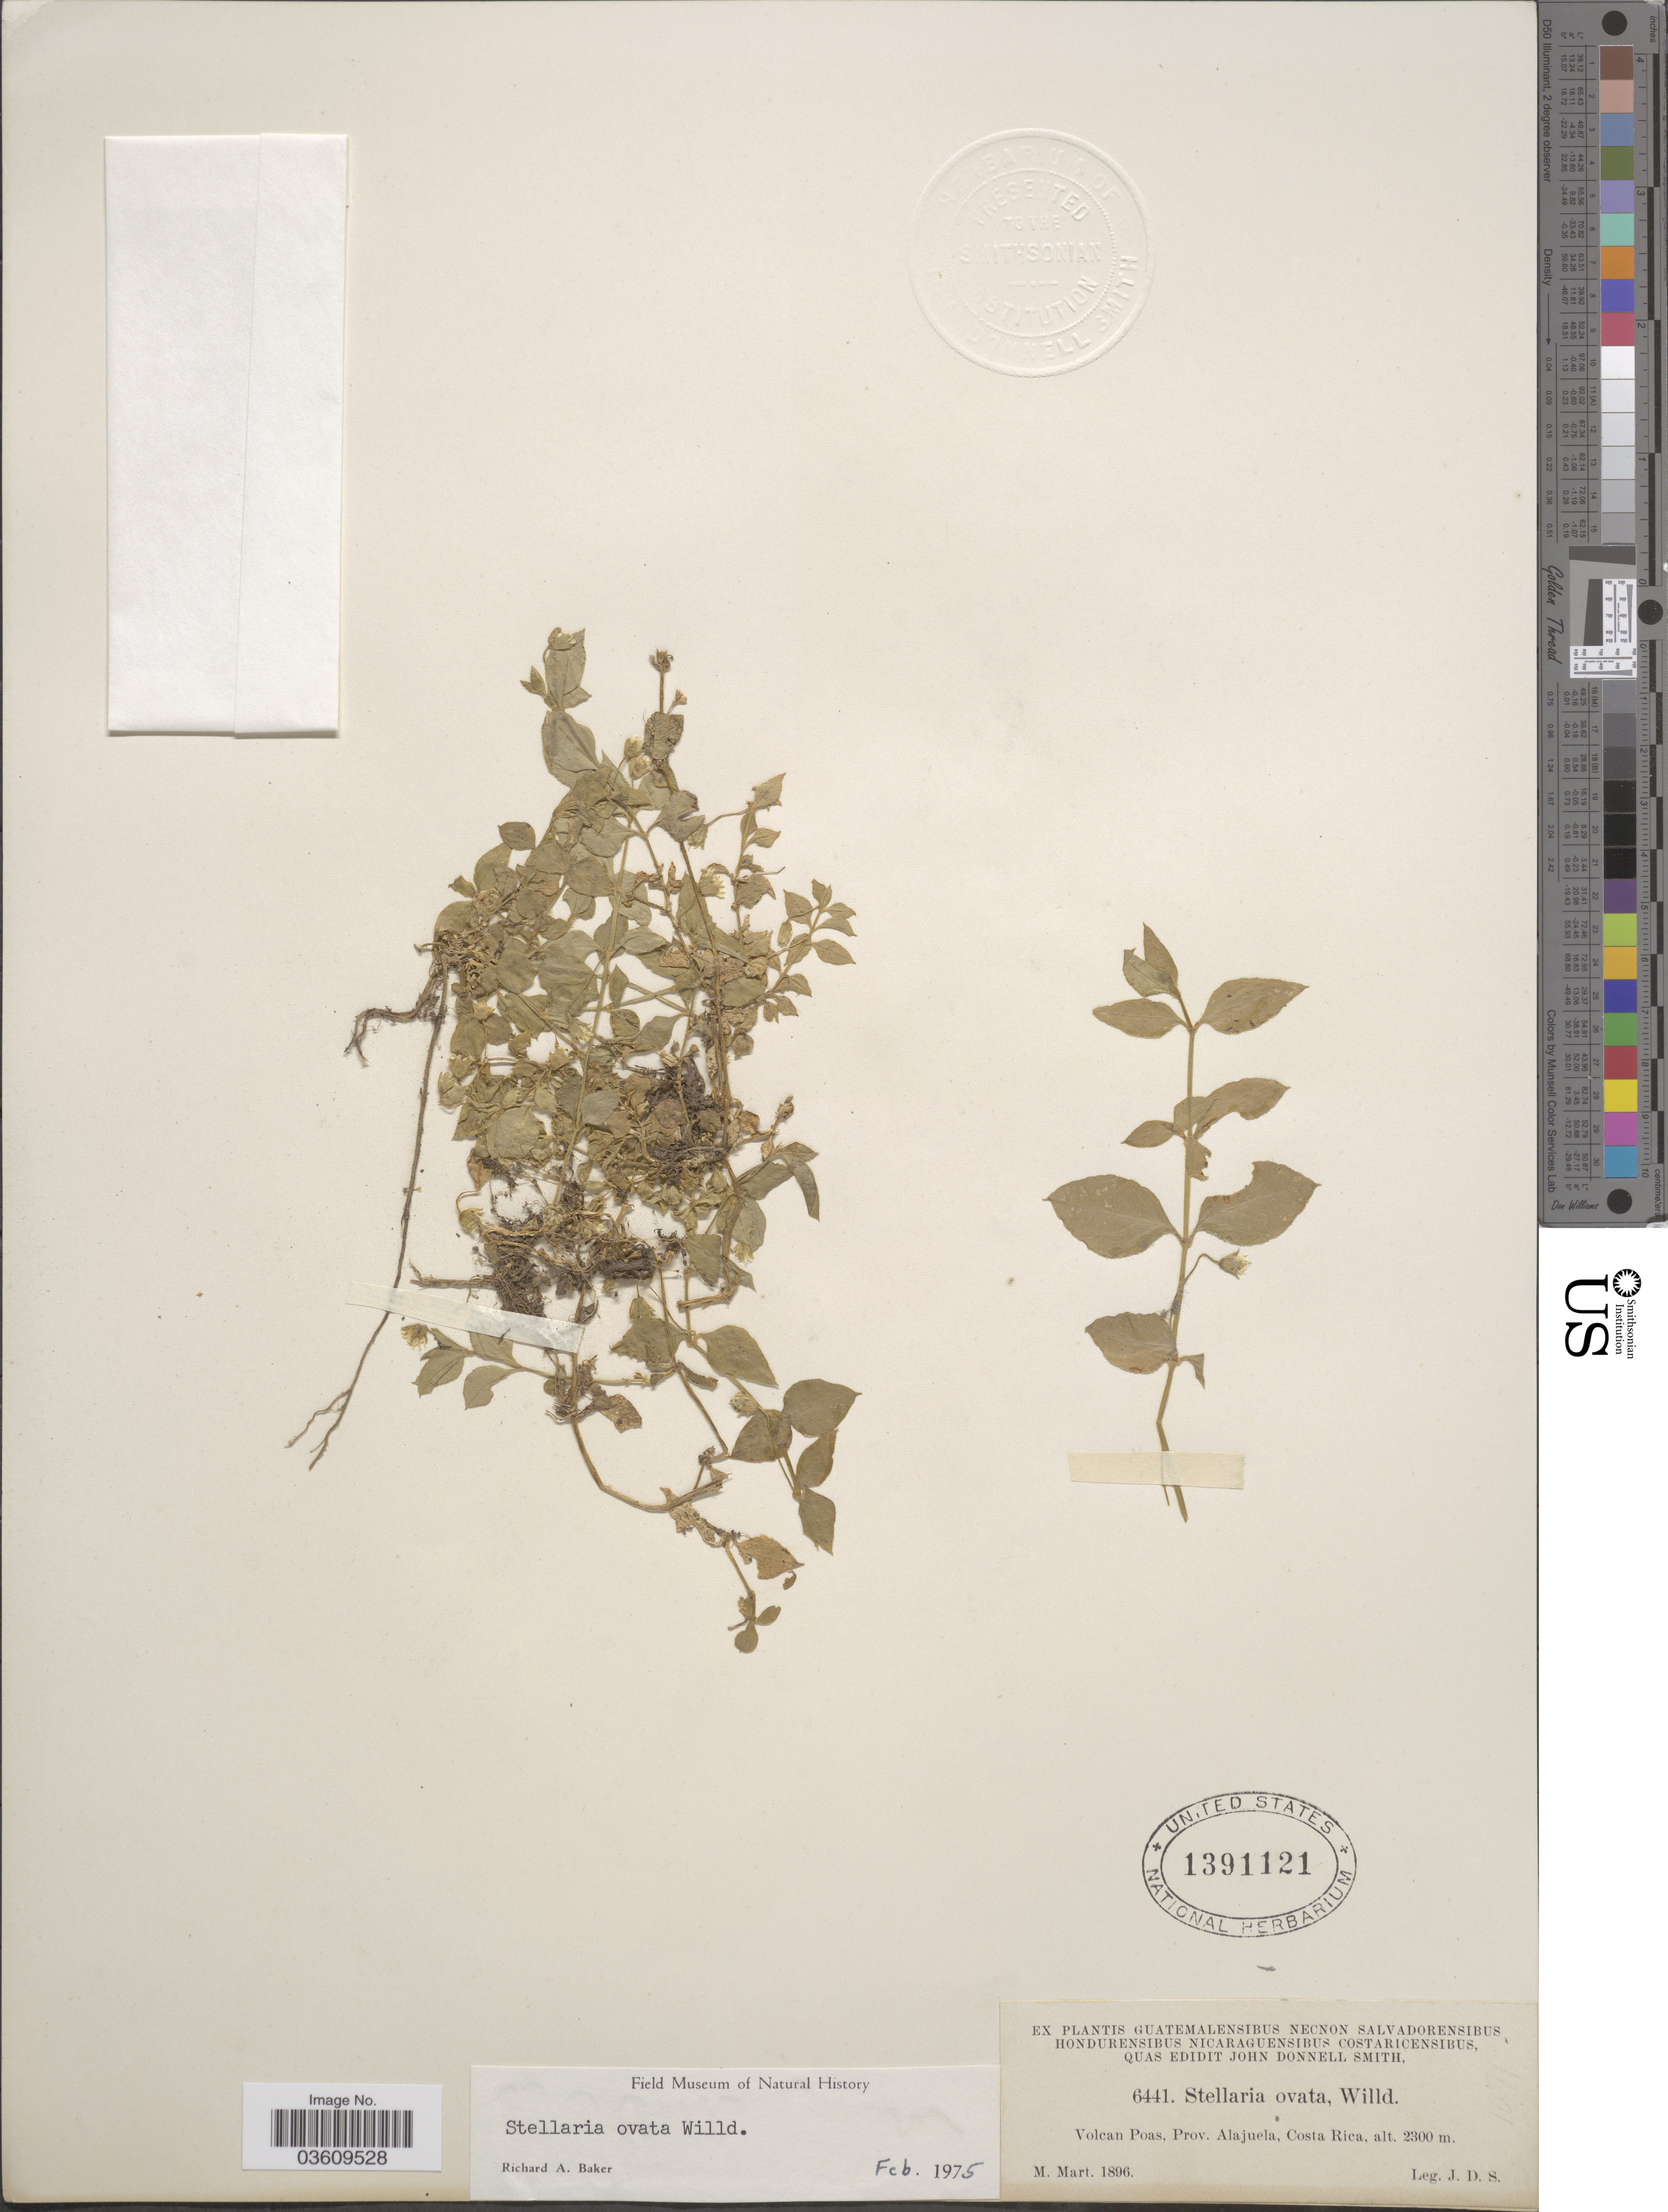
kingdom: Plantae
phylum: Tracheophyta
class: Magnoliopsida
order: Caryophyllales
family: Caryophyllaceae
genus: Stellaria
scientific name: Stellaria ovata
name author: Willd.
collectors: J. Donnell Smith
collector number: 6441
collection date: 1896-03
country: Costa Rica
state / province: Alajuela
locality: Volcan Poas.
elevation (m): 2300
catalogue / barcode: US 1391121